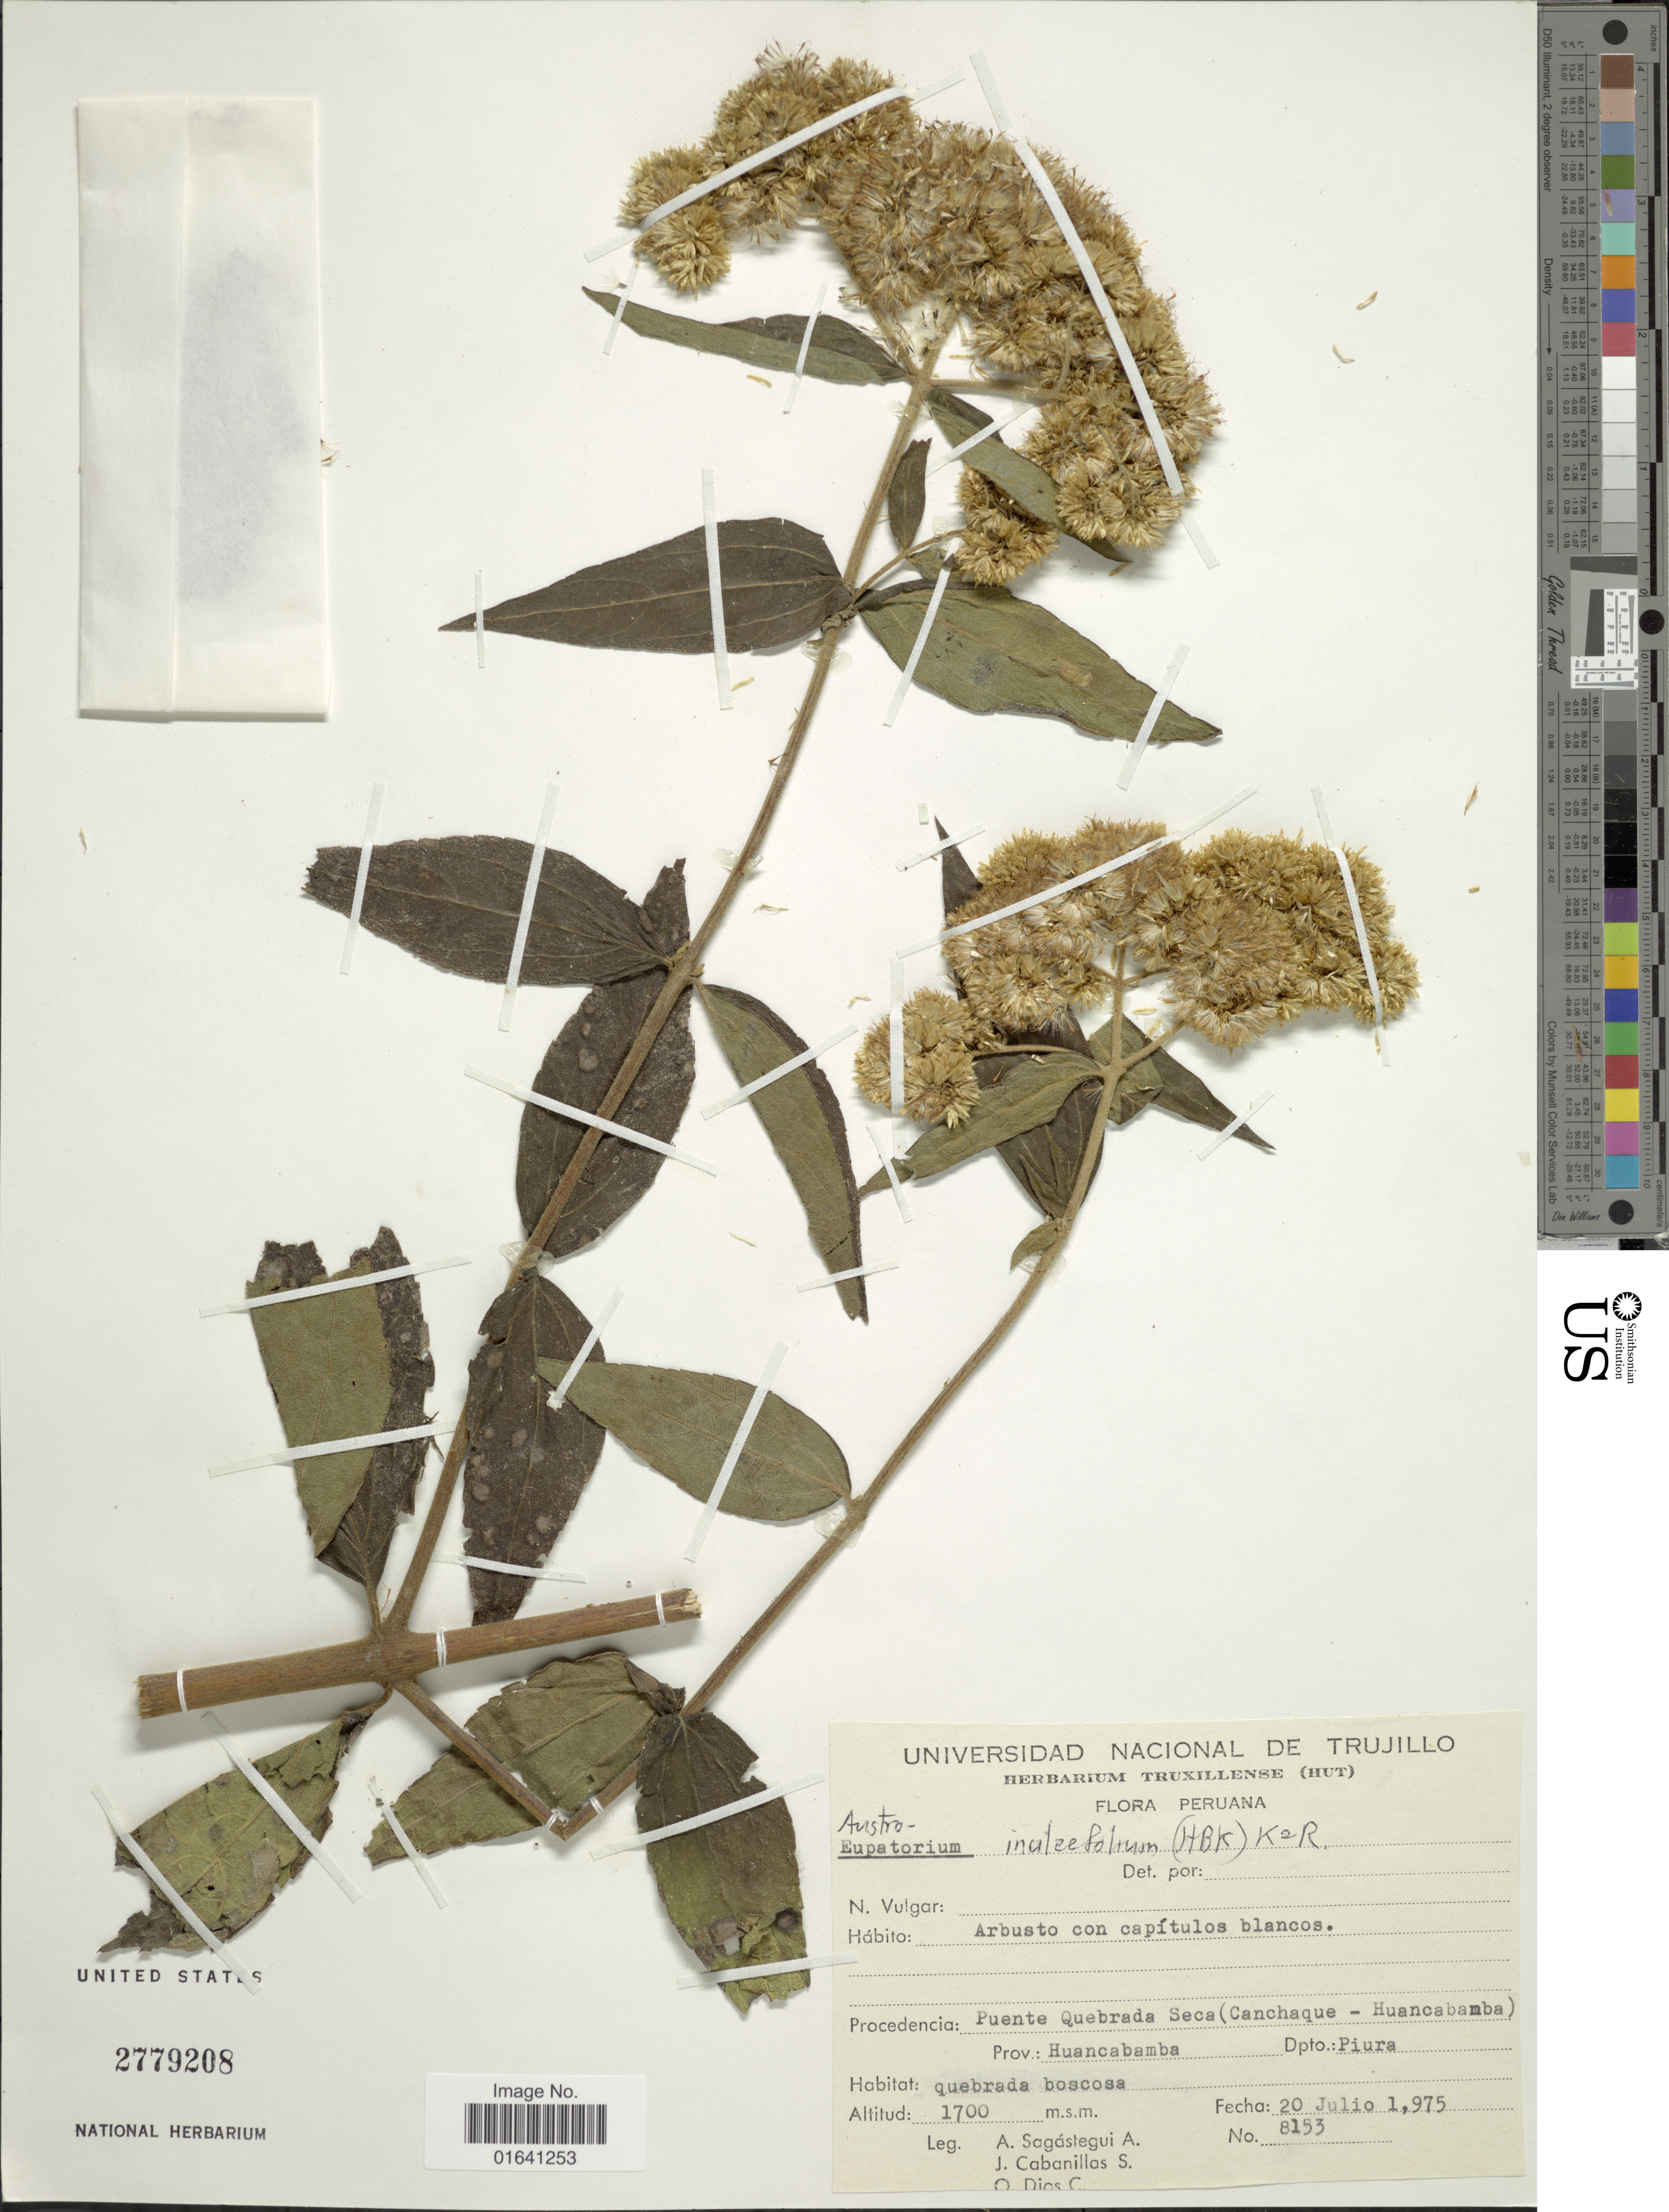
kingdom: Plantae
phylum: Tracheophyta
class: Magnoliopsida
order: Asterales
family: Asteraceae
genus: Austroeupatorium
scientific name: Austroeupatorium inulaefolium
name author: (Kunth) R.M. King & H. Rob.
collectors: A. Sagástegui A., J. Cabanillas S. & O. Dios C.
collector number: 8153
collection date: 1975-07-20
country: Peru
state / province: Piura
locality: Puente Quebrada Seca (Canchaque - Huancabamba, Prov. Huancabamba, Dpto Piura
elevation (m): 1700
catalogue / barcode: US 2779208